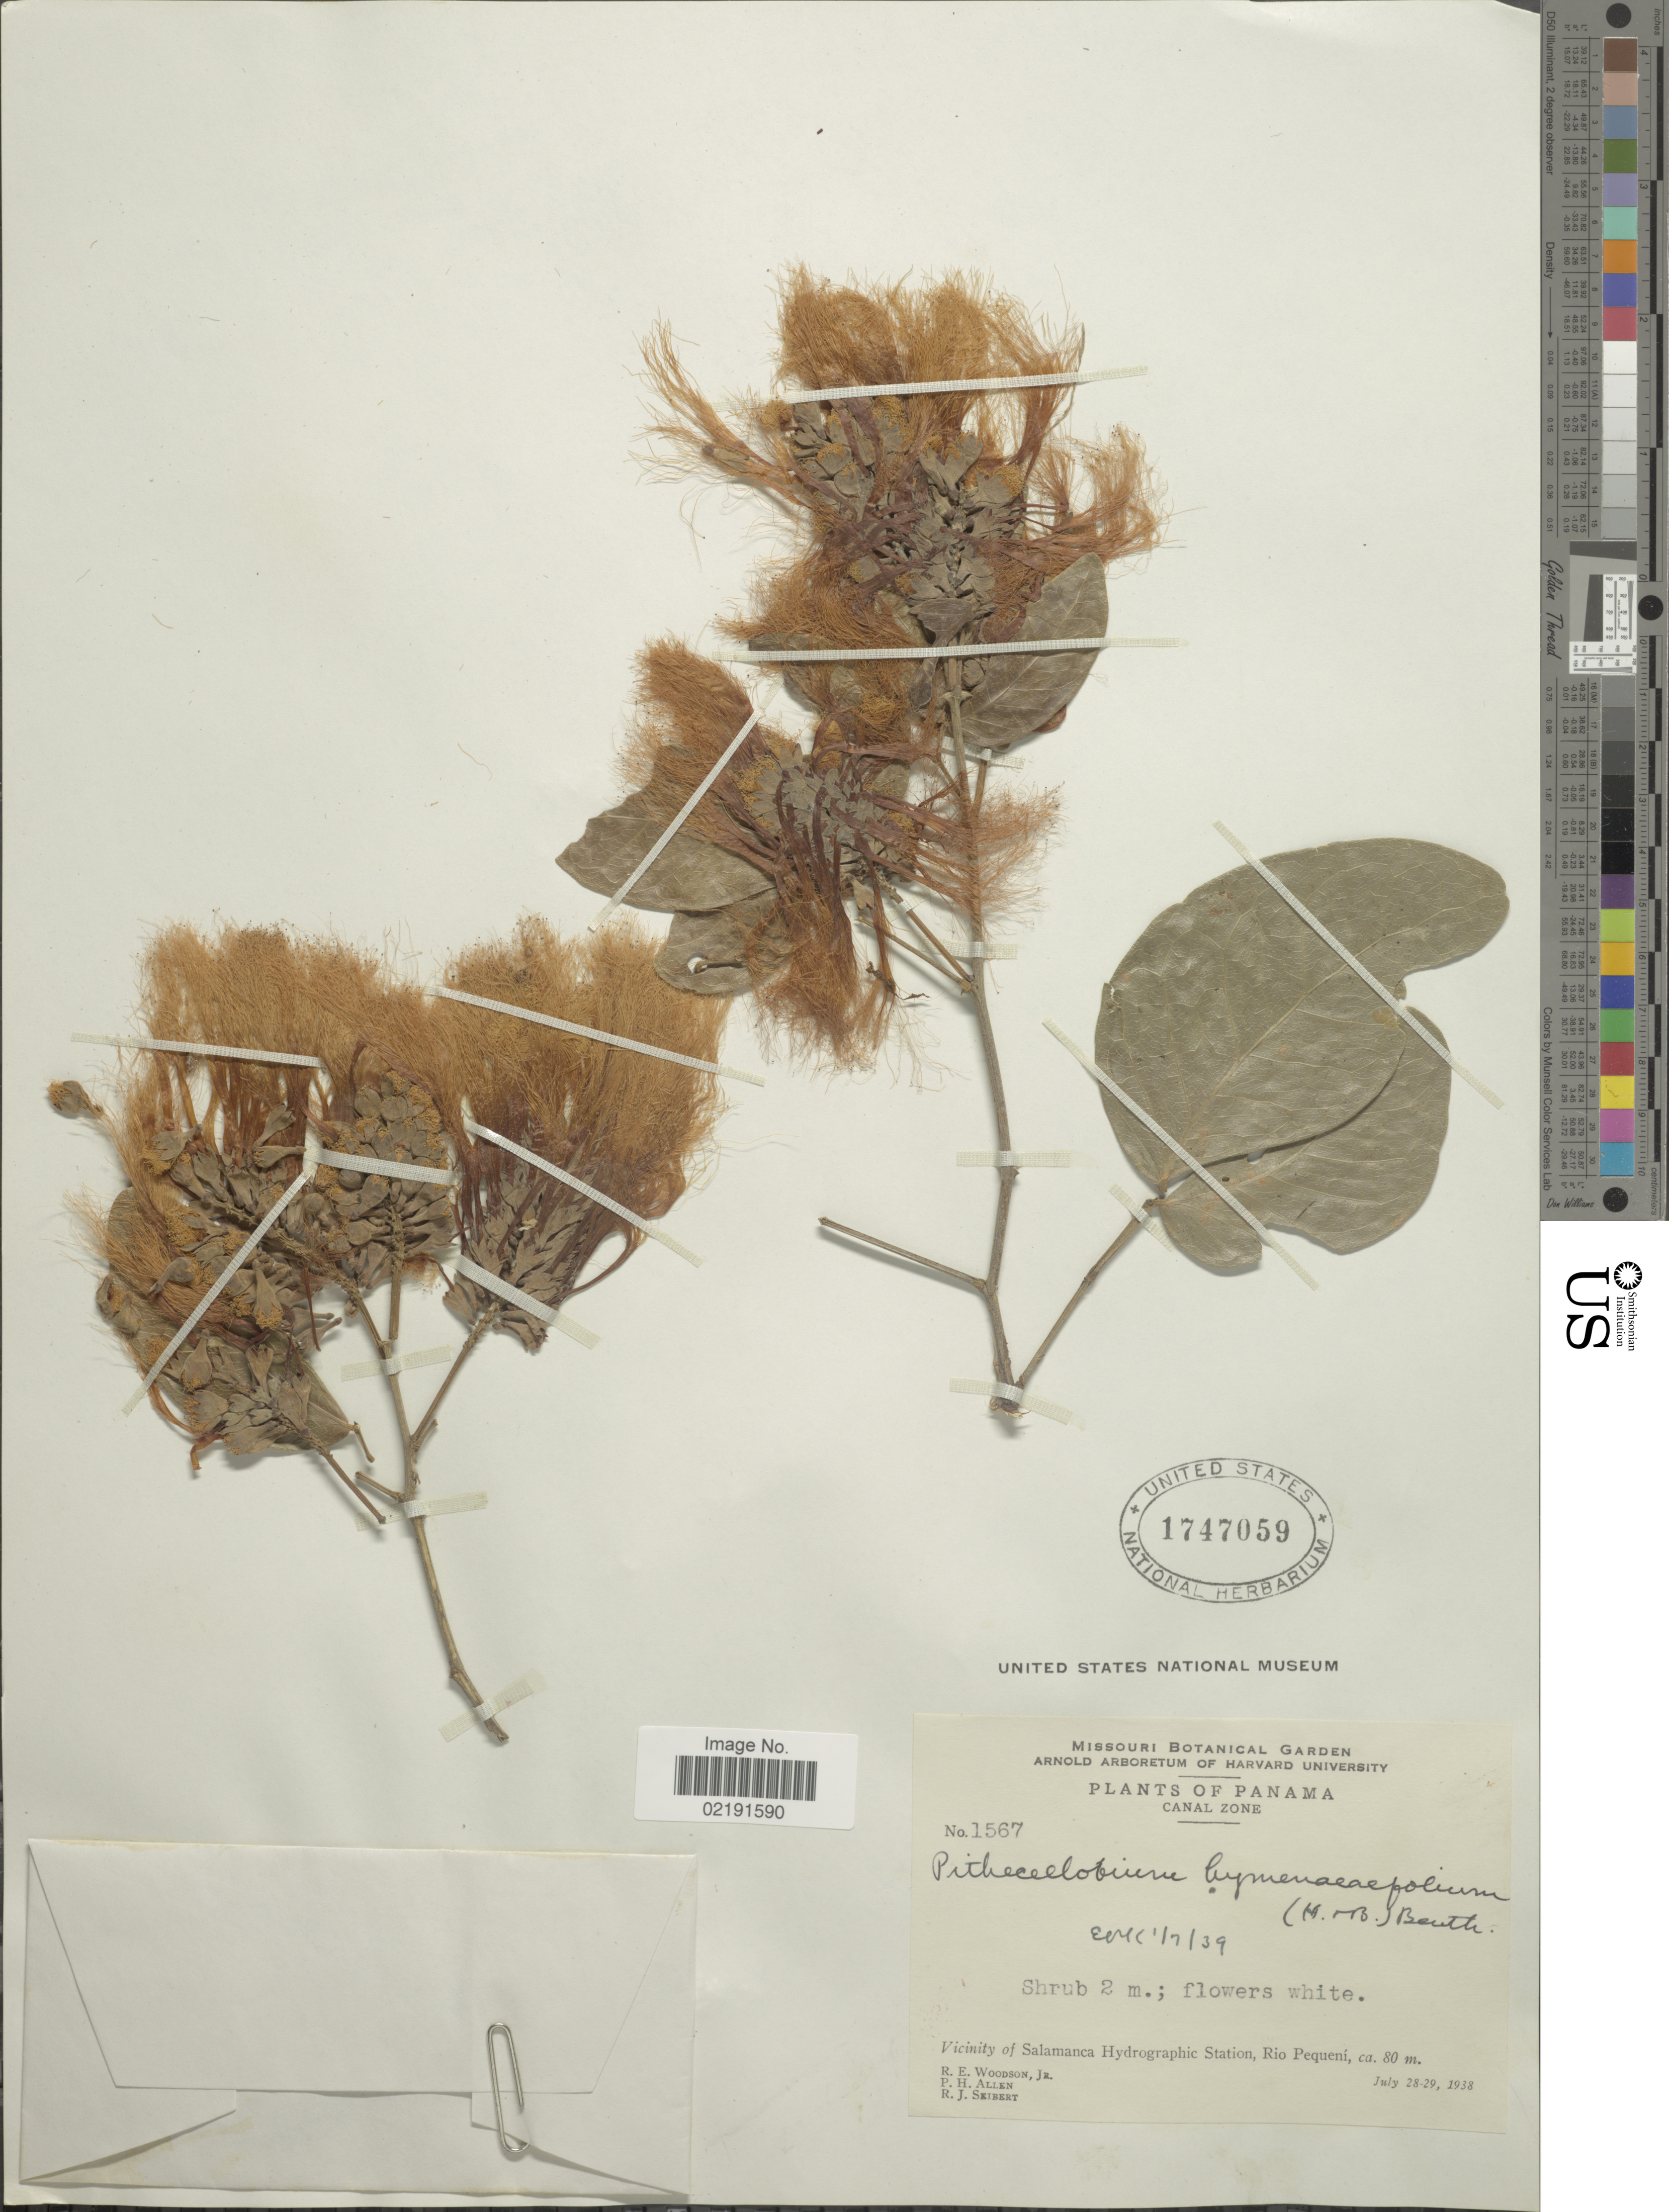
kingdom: Plantae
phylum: Tracheophyta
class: Magnoliopsida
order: Fabales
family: Fabaceae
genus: Pithecellobium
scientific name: Pithecellobium hymenaeifolium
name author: (Humb. & Bonpl. ex Willd.) Benth.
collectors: R. E. Woodson, P. H. Allen & R. J. Seibert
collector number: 1567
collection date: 1938-07-28/1938-07-29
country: Panama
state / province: Colón / Panamá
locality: Canal Zone. Vicinity of Salamanca Hydrographic Station, Rio Pequení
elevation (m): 80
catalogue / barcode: US 1747059